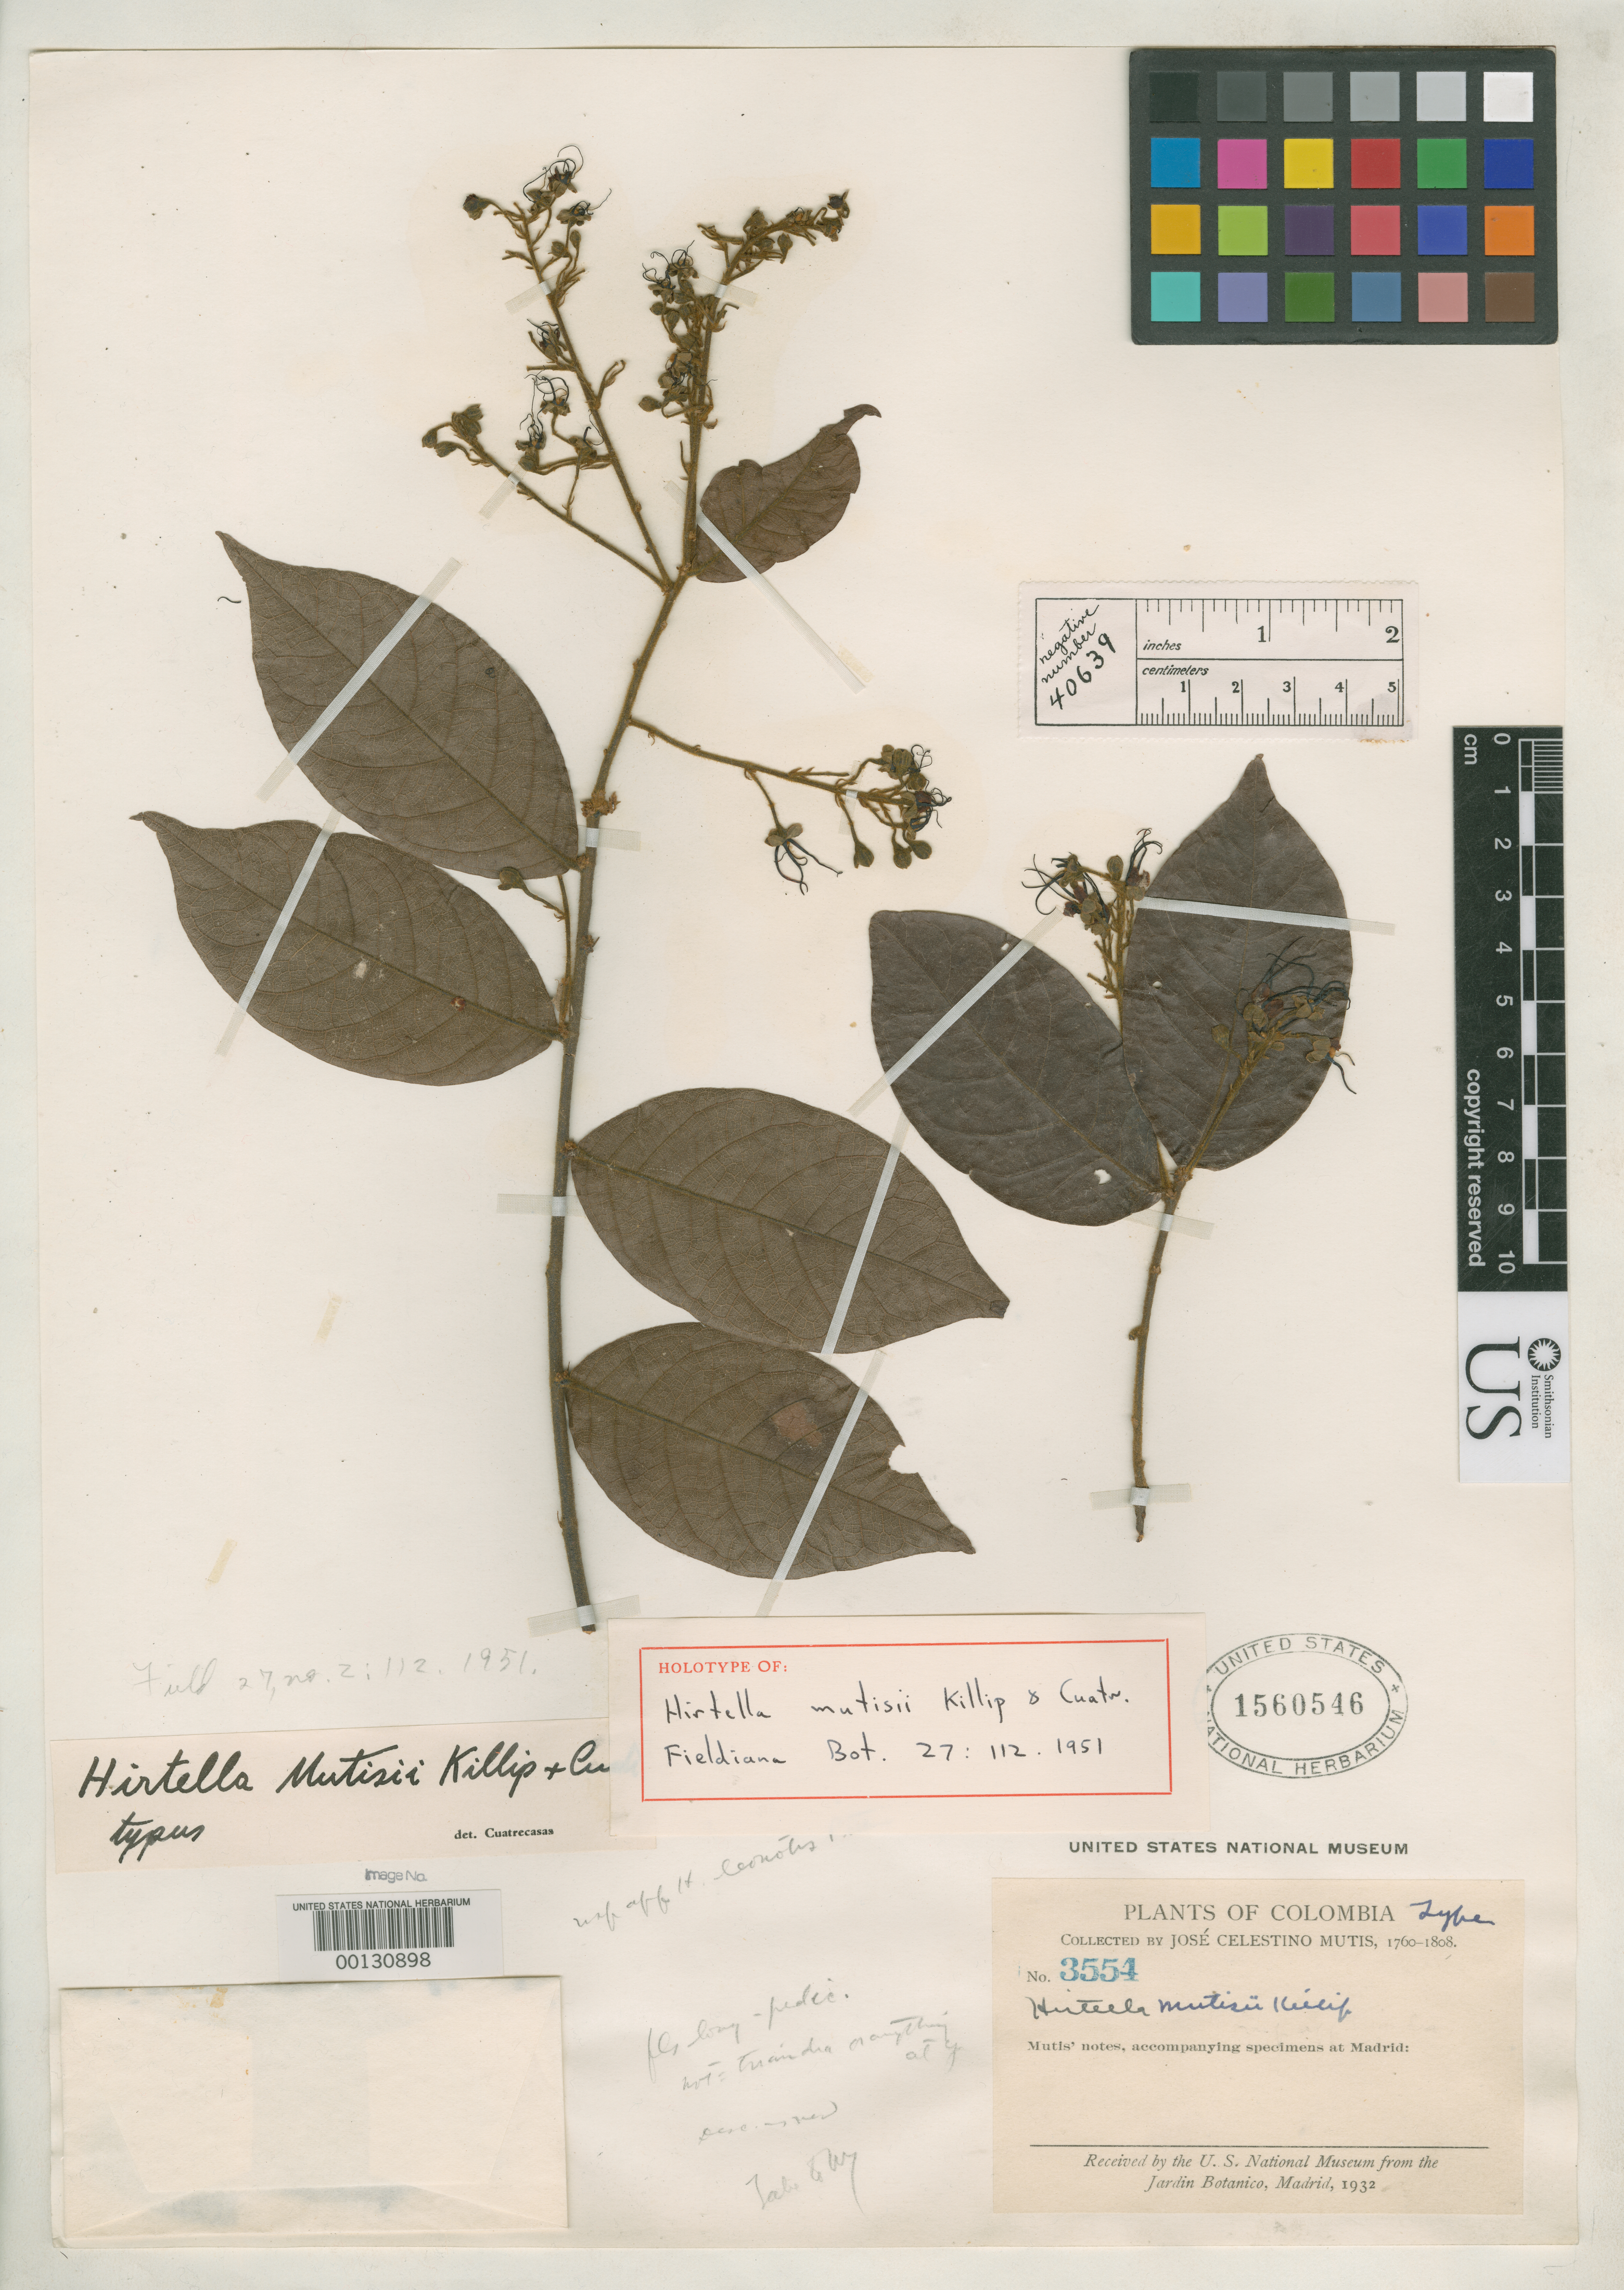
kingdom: Plantae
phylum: Tracheophyta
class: Magnoliopsida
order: Malpighiales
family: Chrysobalanaceae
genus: Hirtella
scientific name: Hirtella mutisii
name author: Killip & Cuatrec.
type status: Holotype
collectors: J. C. B. Mutis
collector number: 3554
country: Colombia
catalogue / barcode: US 1560546